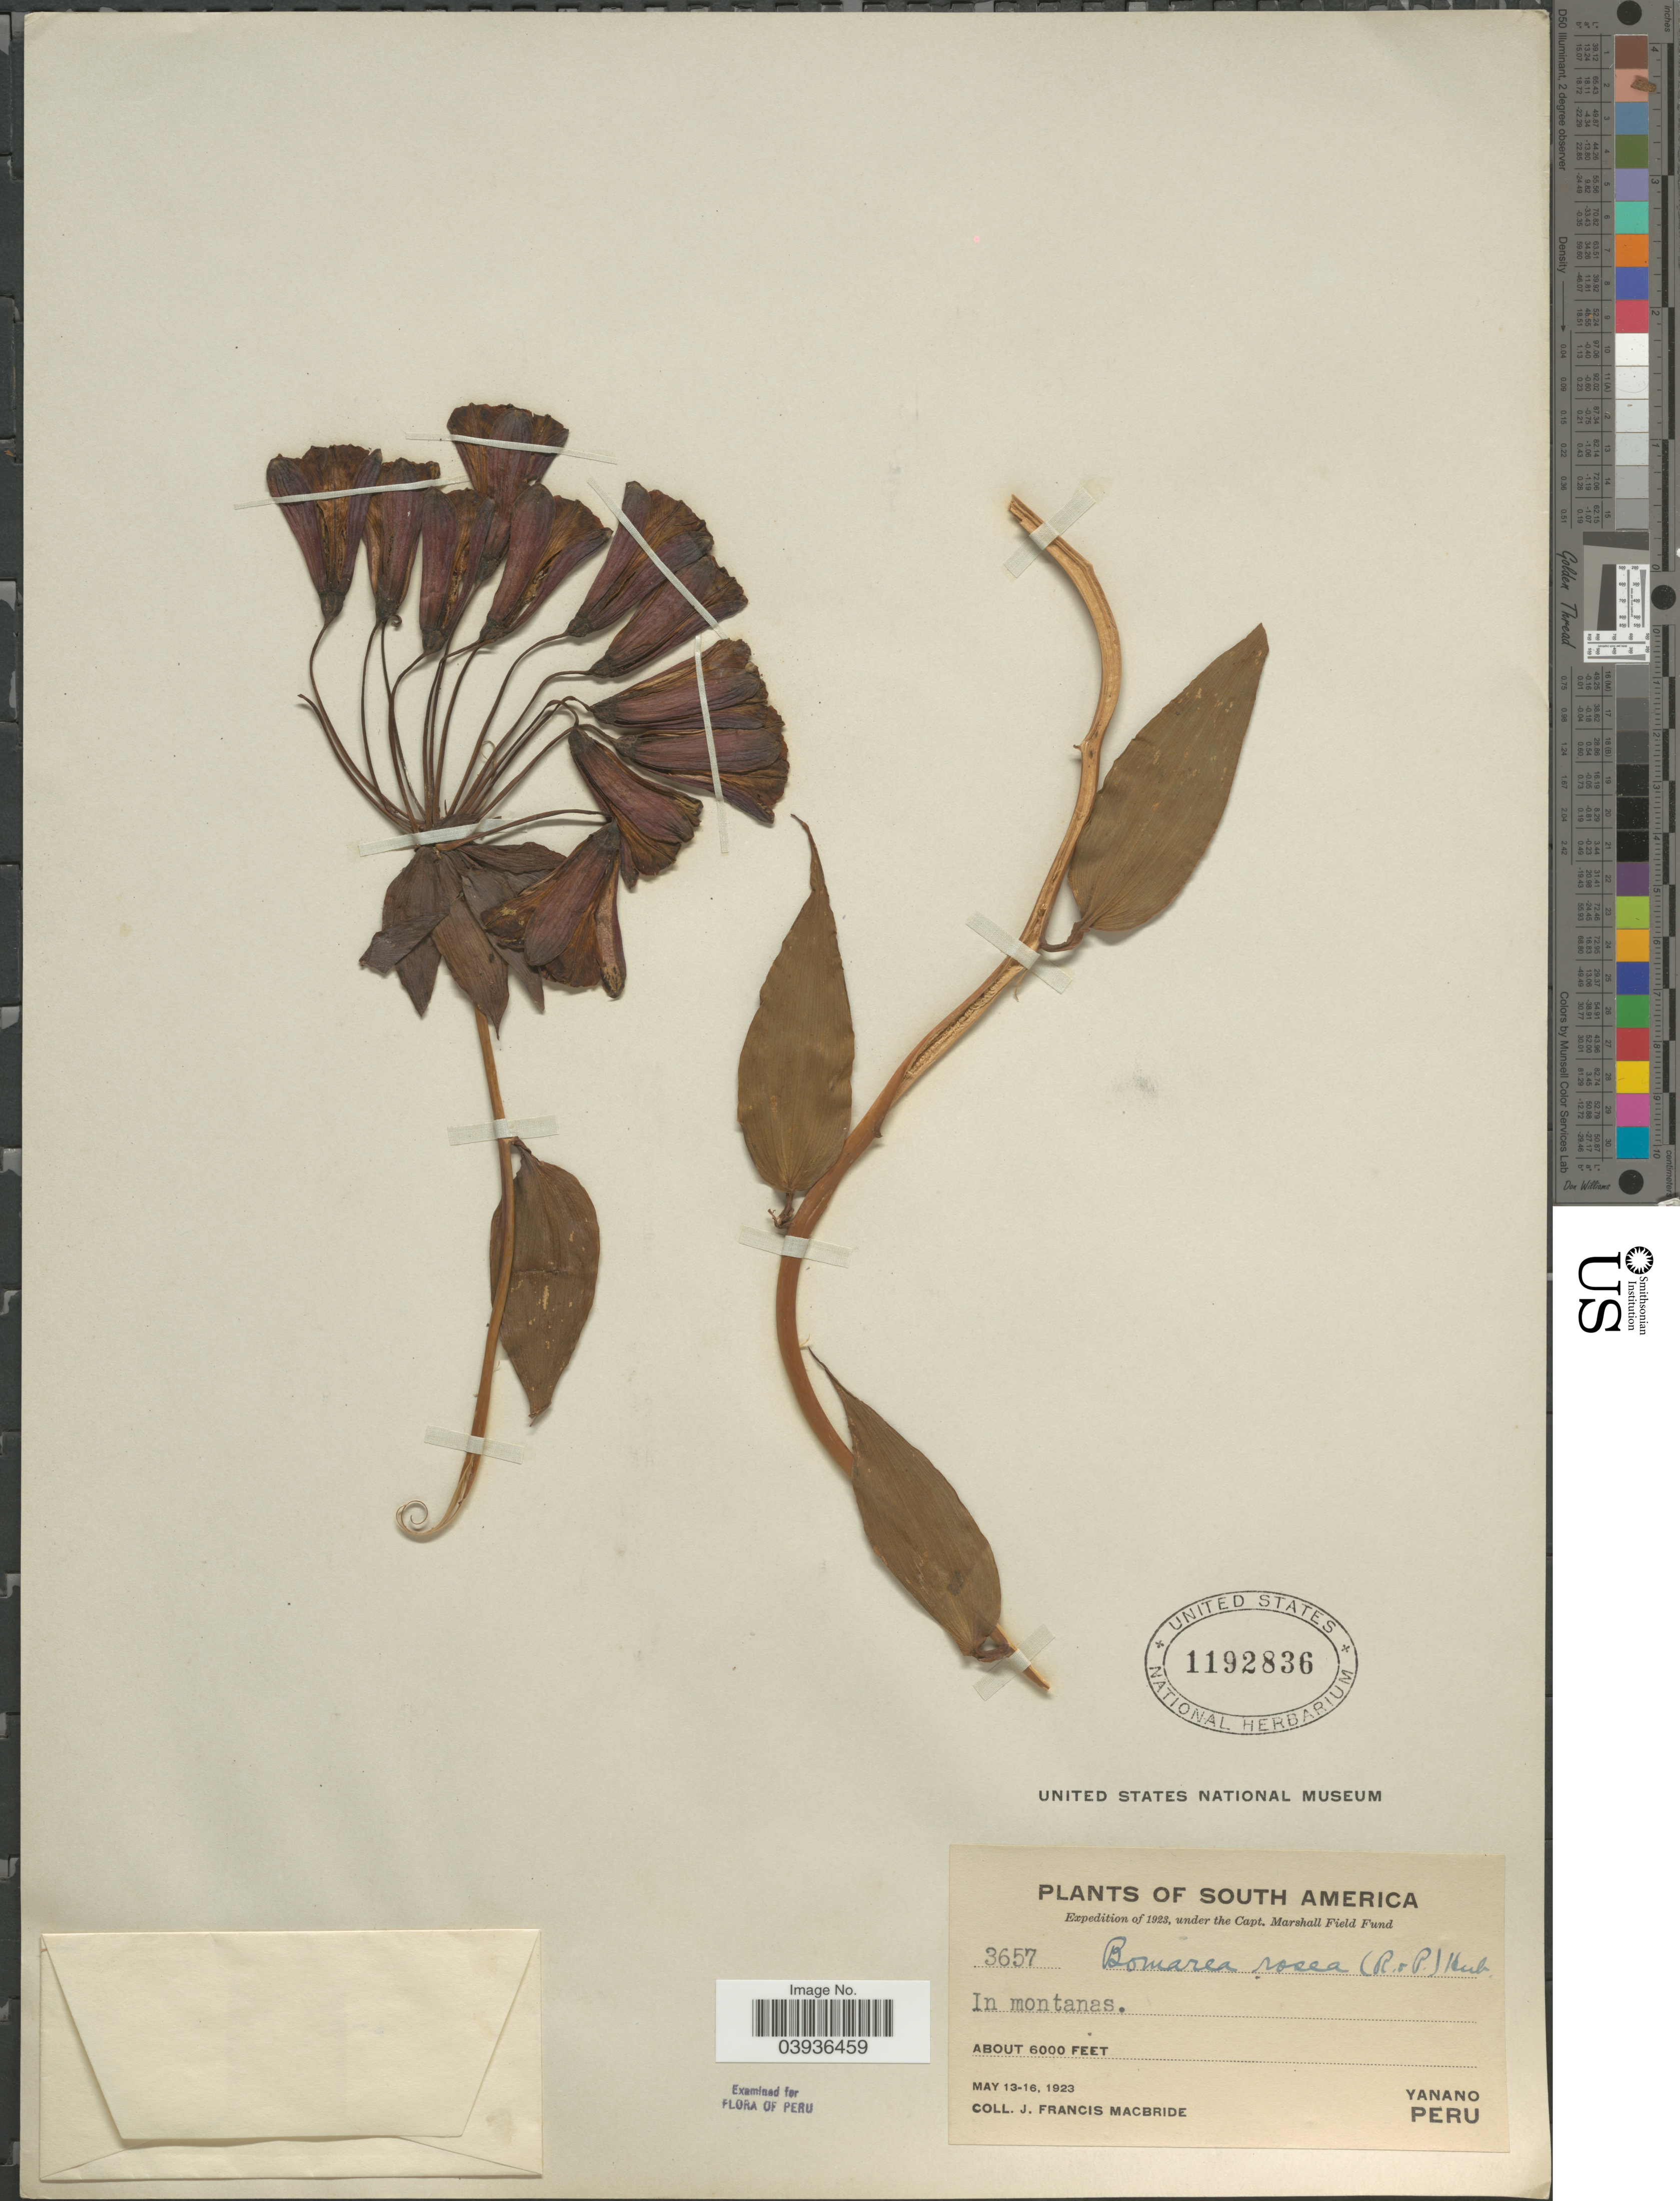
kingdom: Plantae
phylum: Tracheophyta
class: Liliopsida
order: Liliales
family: Alstroemeriaceae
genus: Bomarea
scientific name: Bomarea rosea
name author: (Ruiz & Pav.) Herb.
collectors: J. F. Macbride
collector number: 3657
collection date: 1923-05-13/1923-05-16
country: Peru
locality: Yanano.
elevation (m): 1829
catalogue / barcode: US 1192836